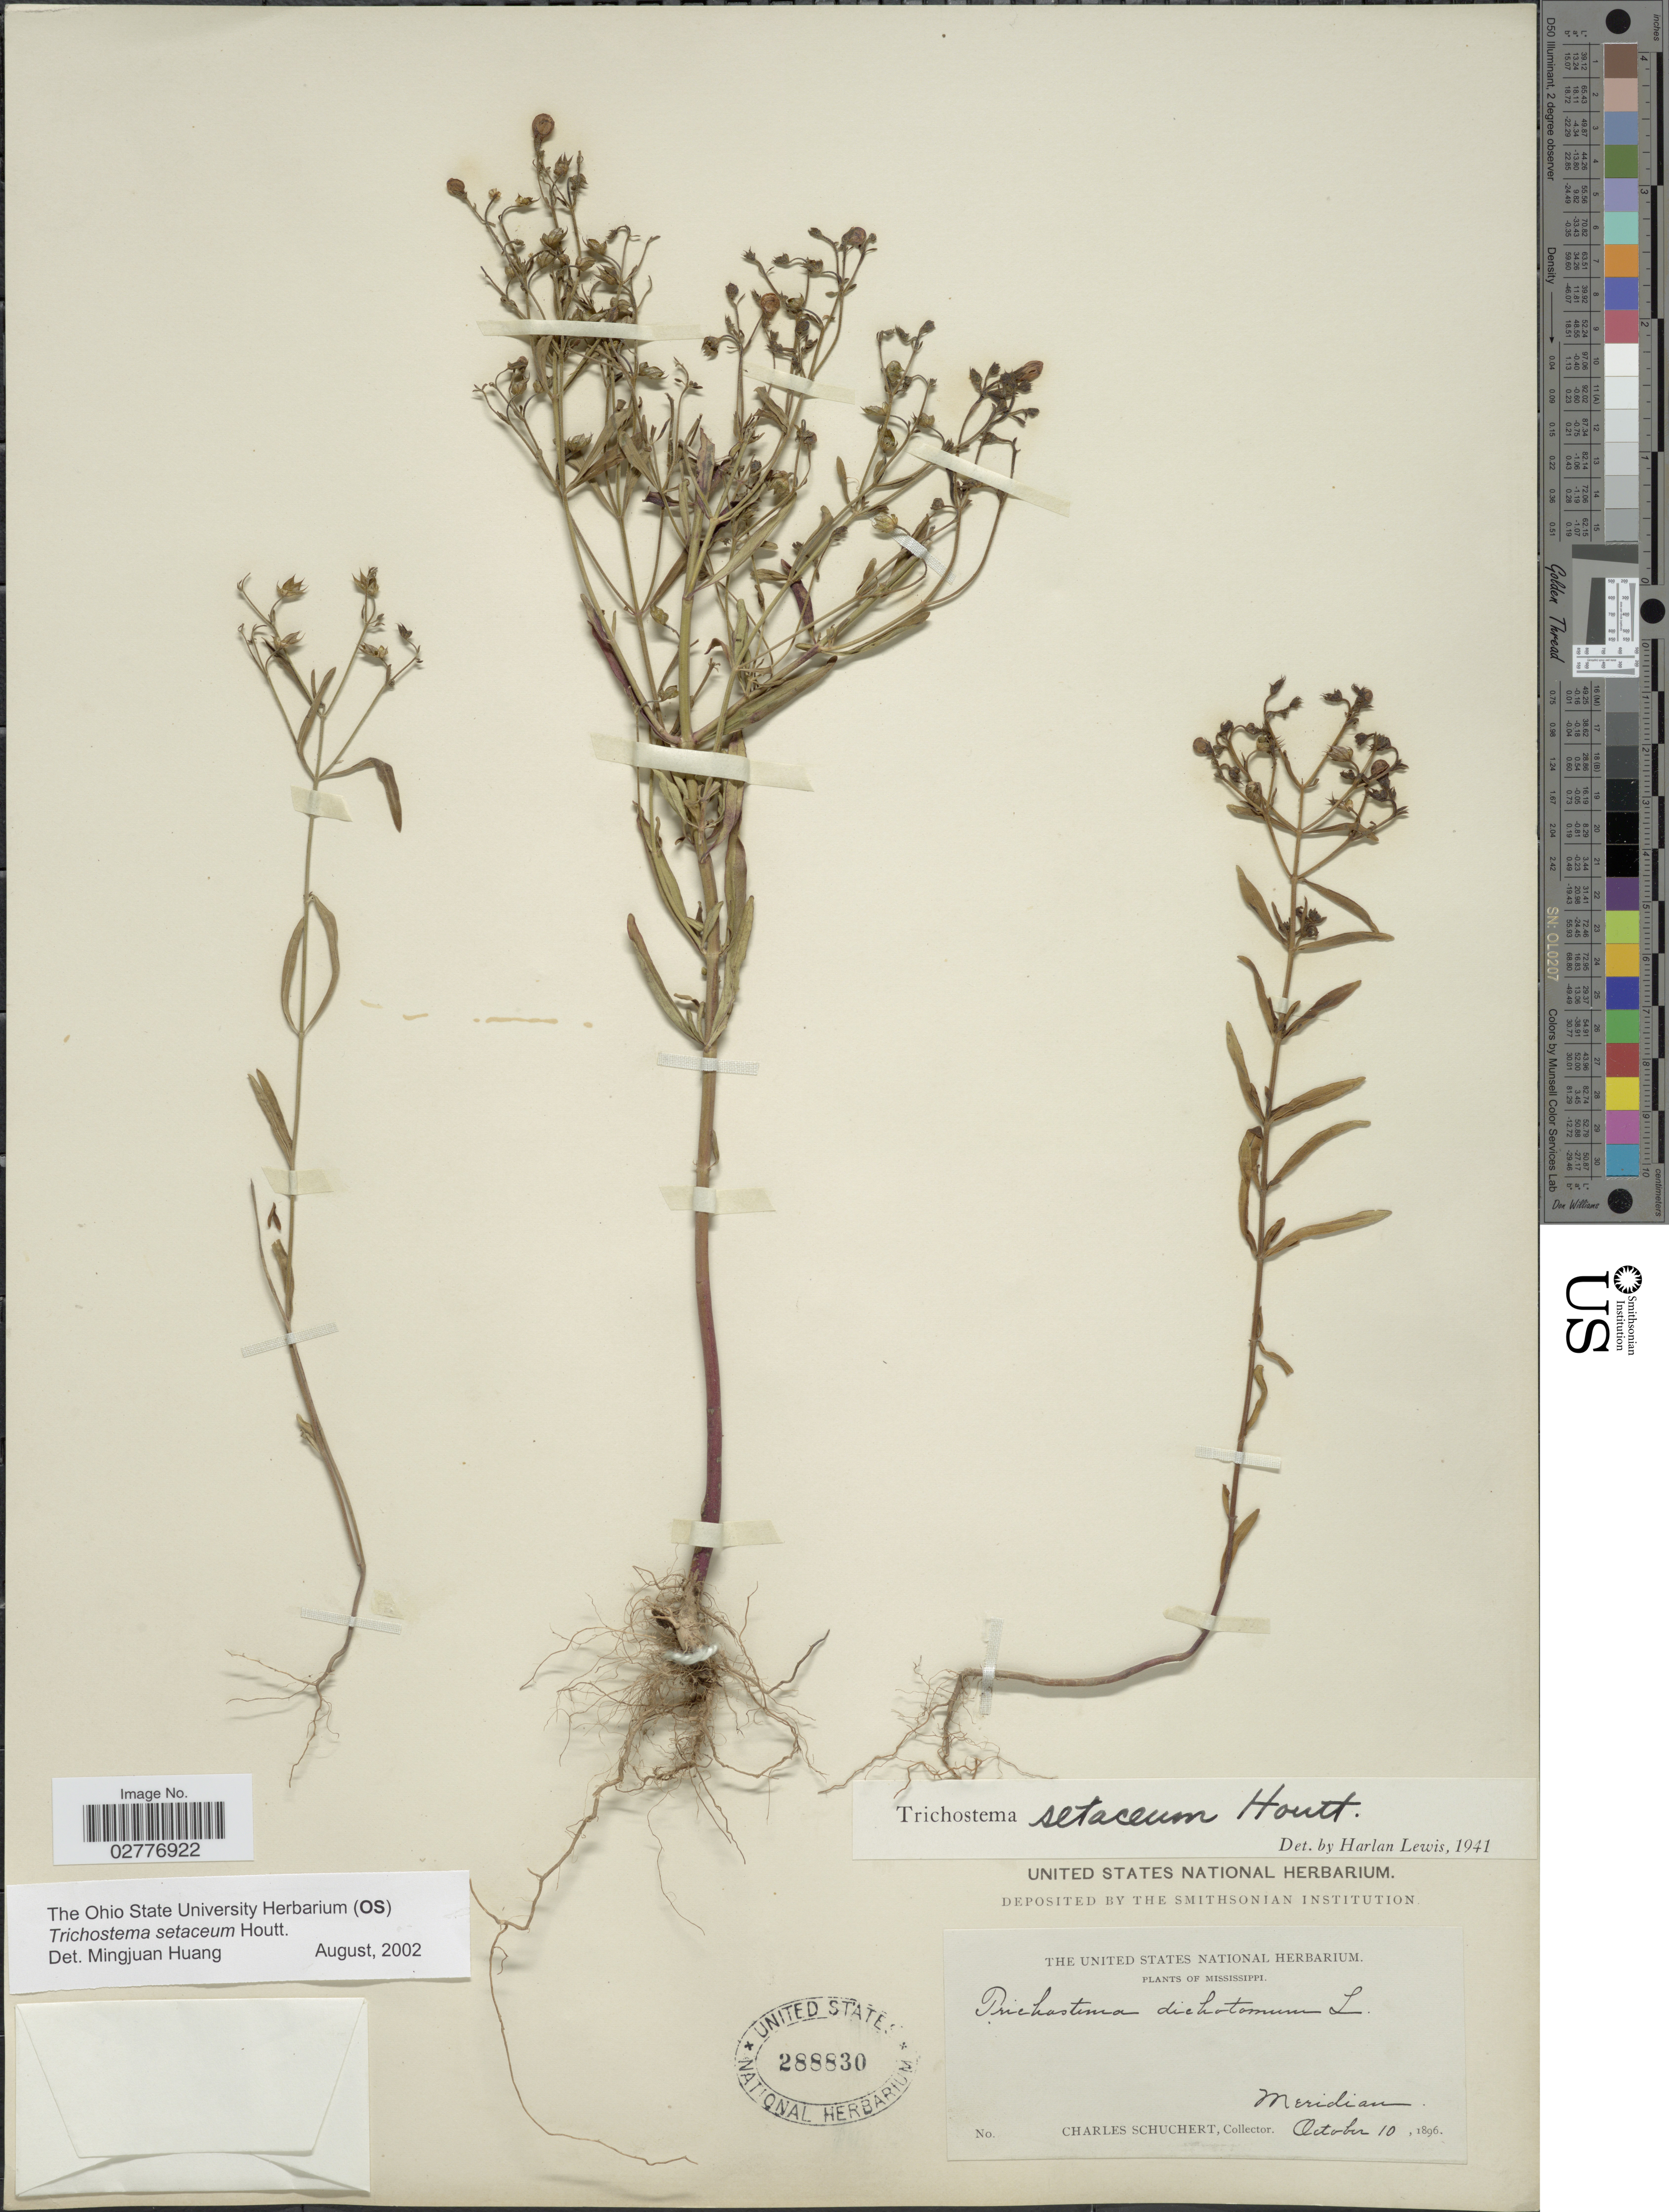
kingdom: Plantae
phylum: Tracheophyta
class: Magnoliopsida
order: Lamiales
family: Lamiaceae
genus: Trichostema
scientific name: Trichostema setaceum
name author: Houtt.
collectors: C. Schuchert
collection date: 1896-10-10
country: United States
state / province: Mississippi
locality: Meridian.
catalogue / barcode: US 288830